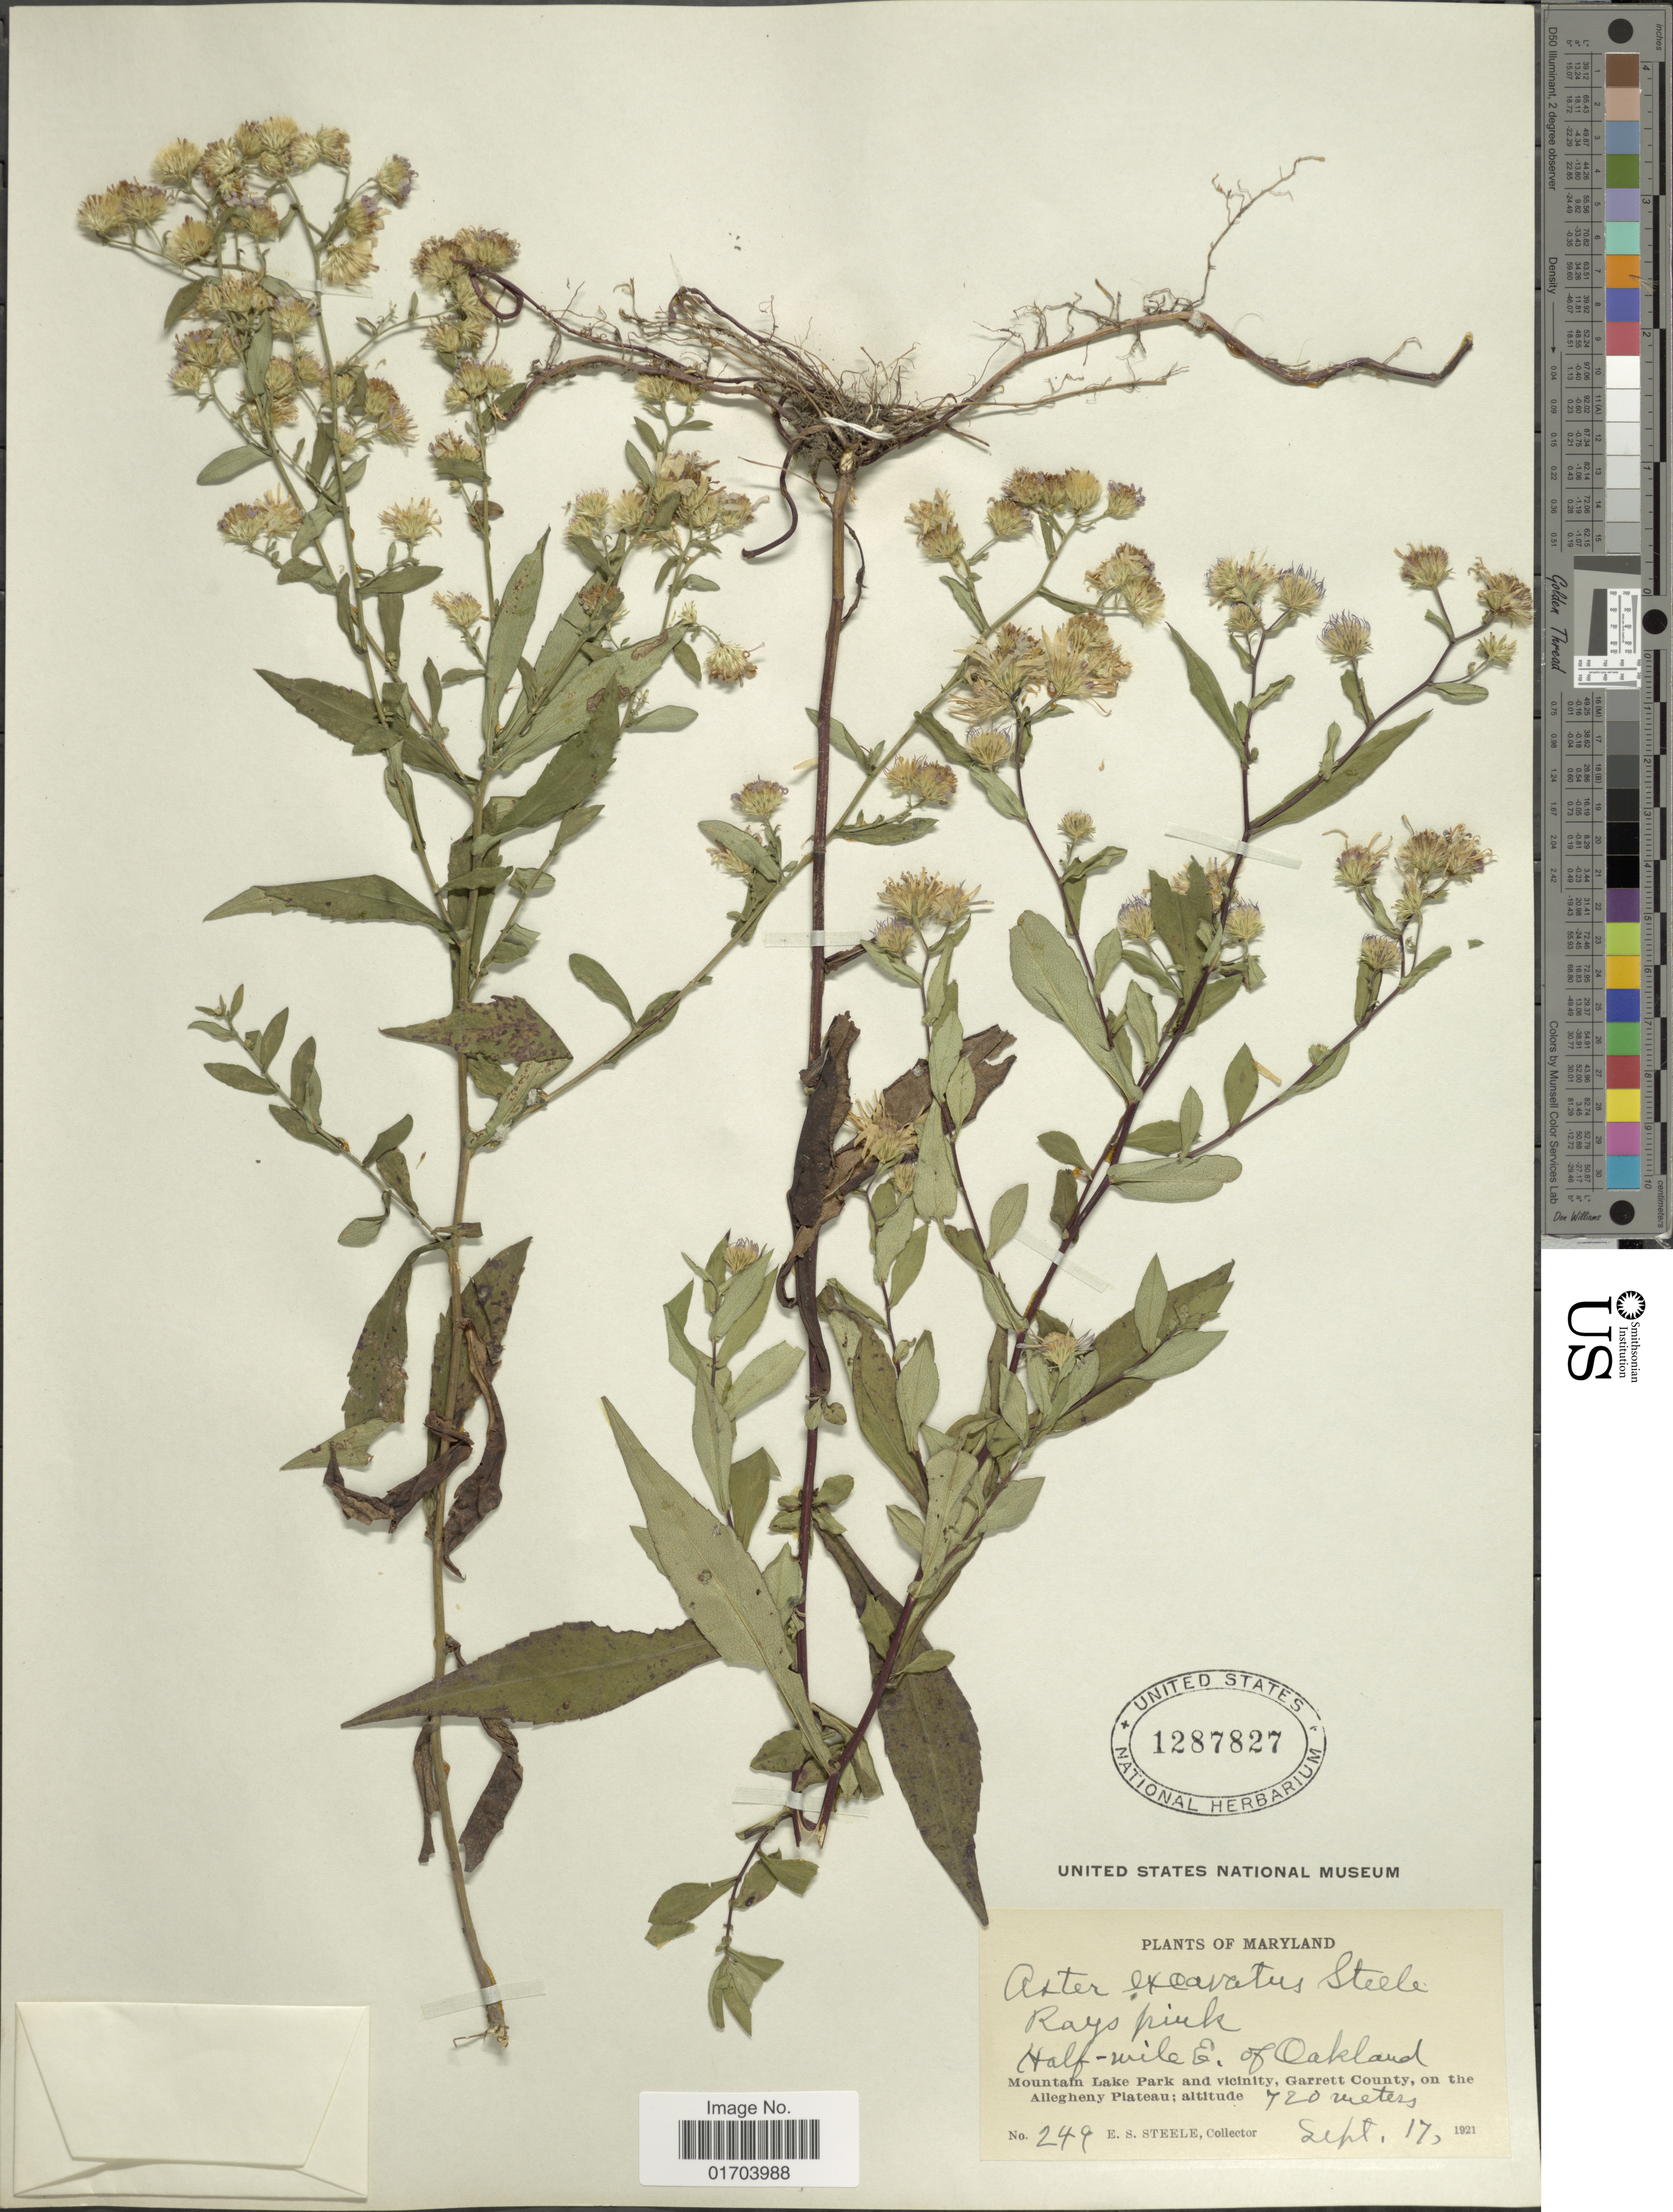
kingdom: Plantae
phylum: Tracheophyta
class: Magnoliopsida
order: Asterales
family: Asteraceae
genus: Aster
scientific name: Aster excavatus E.S. Steele sp. nov. ined.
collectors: E. Steele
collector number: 249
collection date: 1921-09-17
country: United States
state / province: Maryland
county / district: Garrett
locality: Half-mile E. of Oakland, Mountain Lake park and Vicinity, Garrett County, on the Allegheny Plateau.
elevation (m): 720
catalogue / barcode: US 1287827